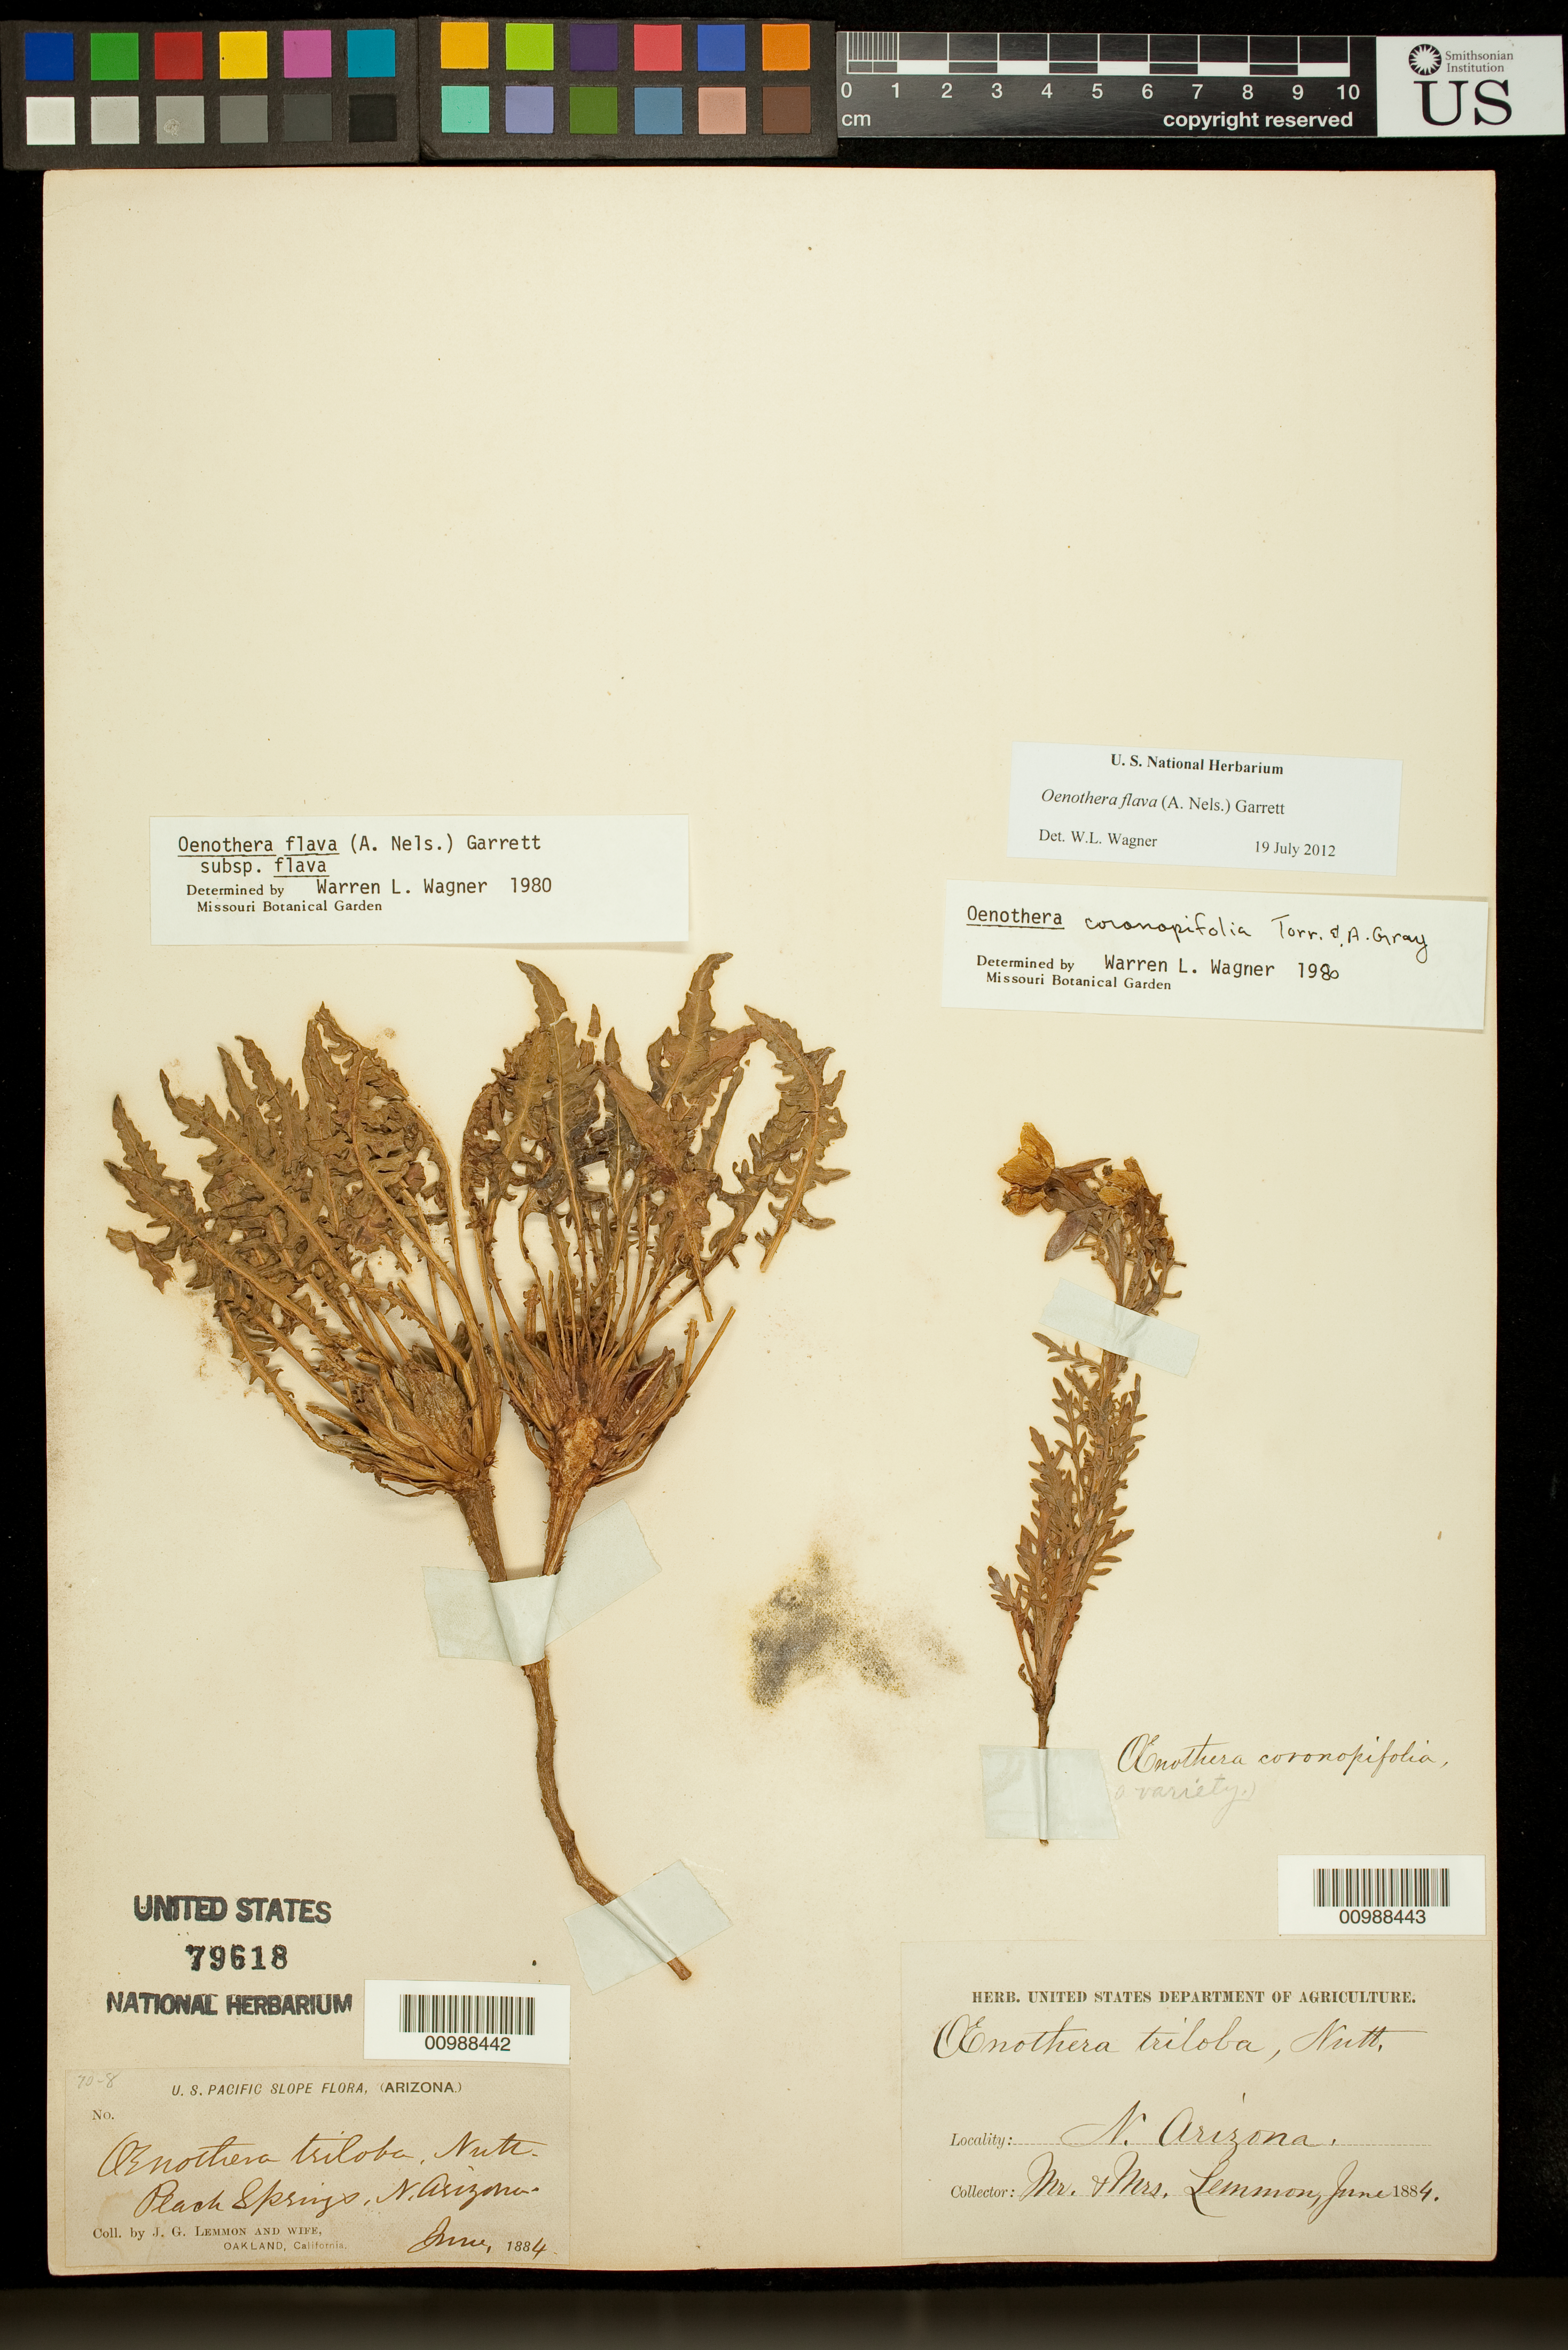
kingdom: Plantae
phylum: Tracheophyta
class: Magnoliopsida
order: Myrtales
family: Onagraceae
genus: Oenothera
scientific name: Oenothera coronopifolia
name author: Torr. & A. Gray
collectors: J. G. Lemmon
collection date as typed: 1884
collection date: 1884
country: United States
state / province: Arizona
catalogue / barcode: US 79618